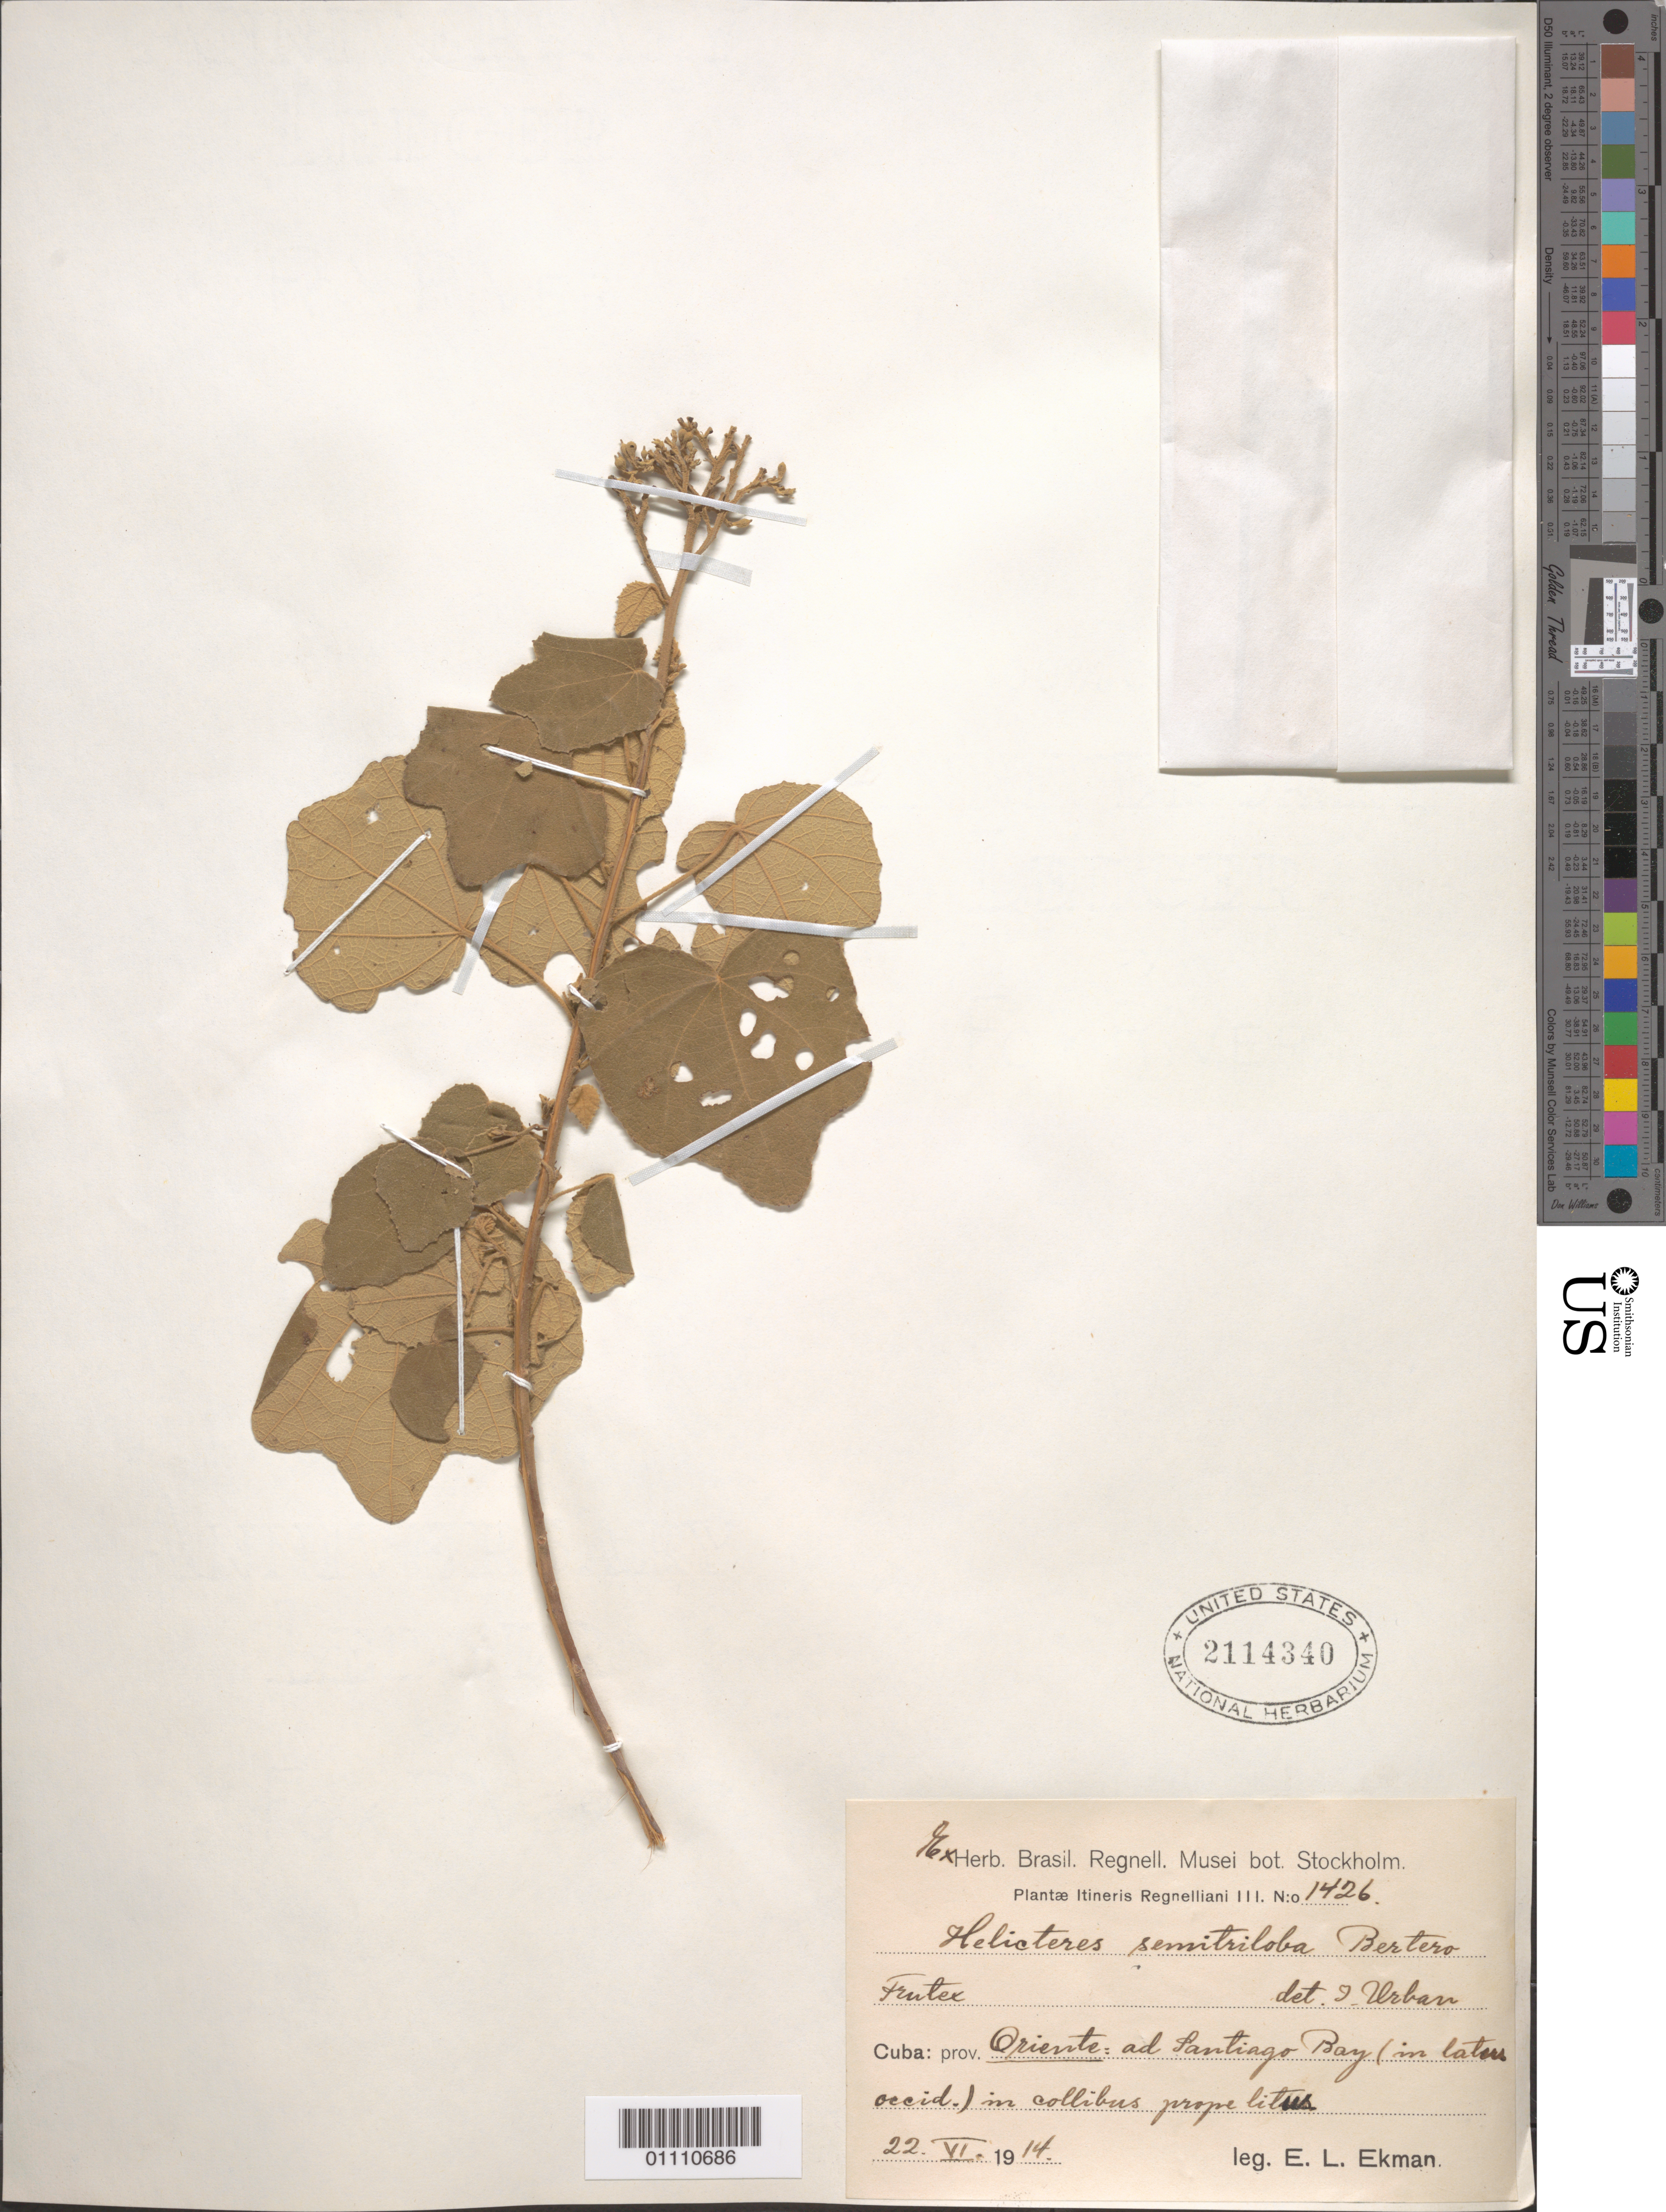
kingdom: Plantae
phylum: Tracheophyta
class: Magnoliopsida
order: Malvales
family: Malvaceae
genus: Helicteres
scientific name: Helicteres semitriloba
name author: Bertero ex DC.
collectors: E. L. Ekman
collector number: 1426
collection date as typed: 22 Jun 1914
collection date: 1914-06-22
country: Cuba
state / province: Santiago de Cuba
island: Cuba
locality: Oriente: ad Santiago Bay (in laters occid ) in collibus prope litus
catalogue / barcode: US 2114340